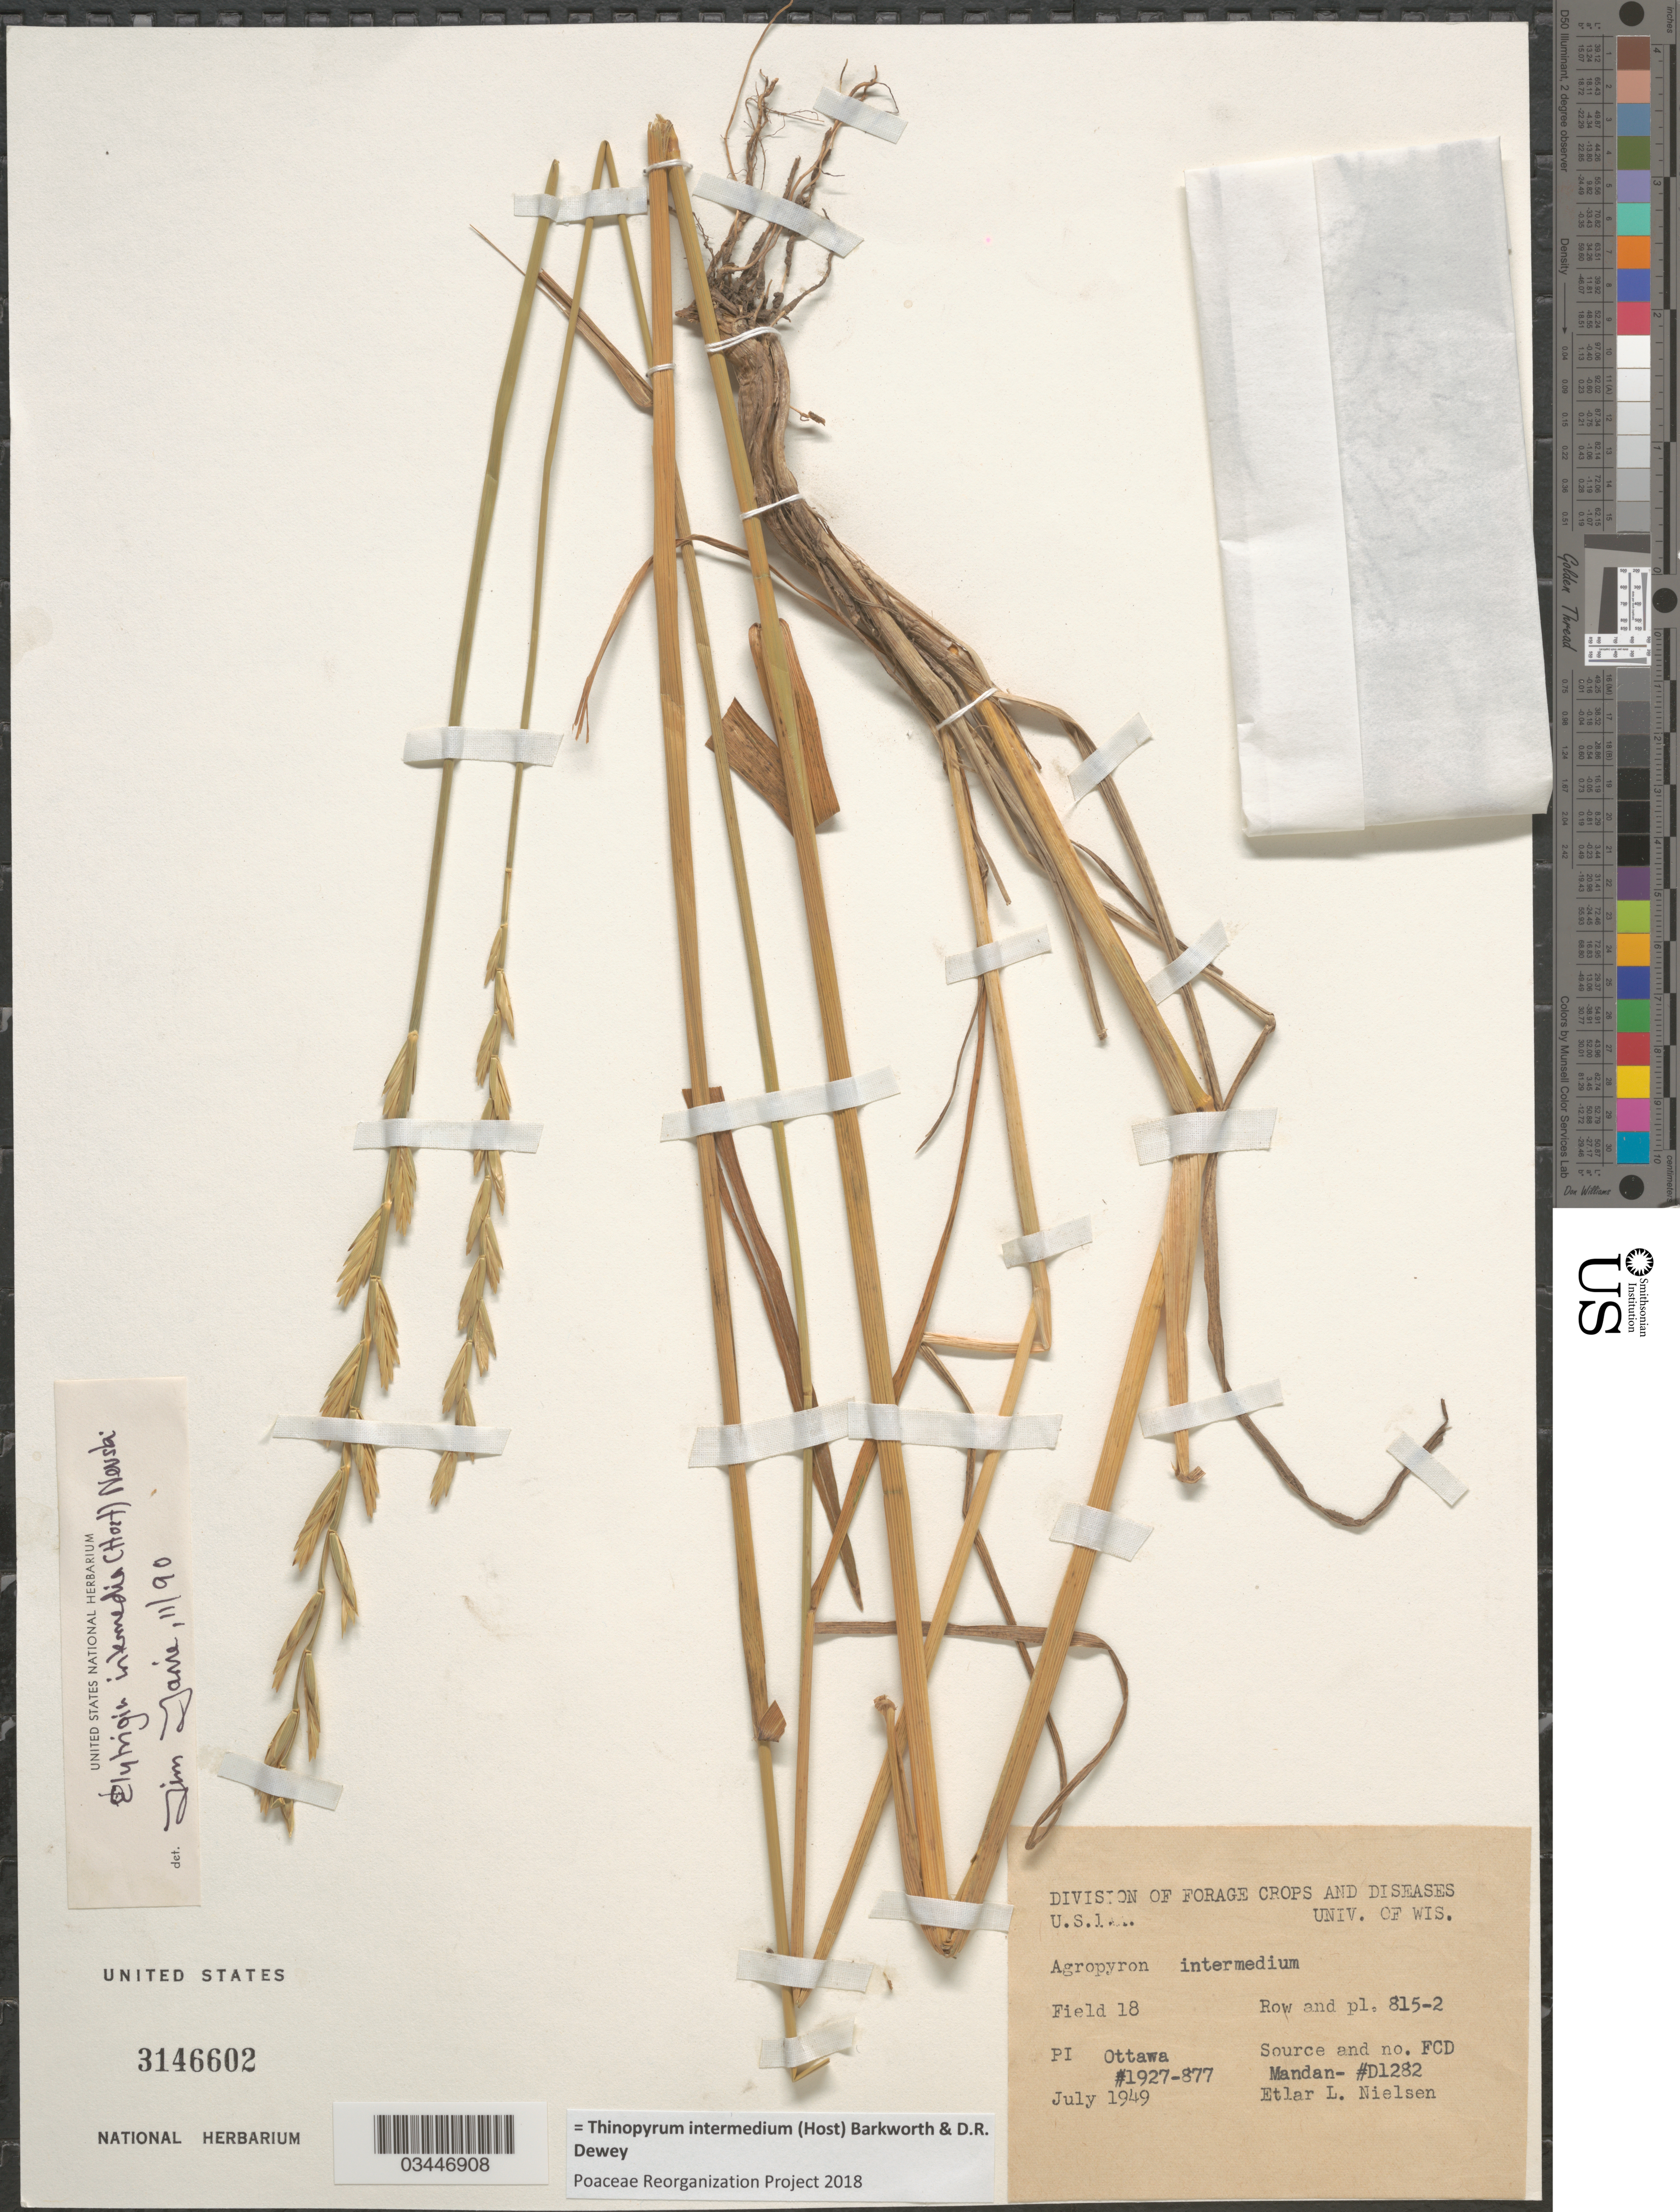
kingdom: Plantae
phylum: Tracheophyta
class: Liliopsida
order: Poales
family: Poaceae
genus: Thinopyrum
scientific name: Thinopyrum intermedium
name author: (Host) Barkworth & Dewey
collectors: E. L. Nielsen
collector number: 1927-877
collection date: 1949-07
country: Canada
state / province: Ontario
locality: Field 18 Row and pl. 815-2. Ottawa.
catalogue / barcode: US 3146602